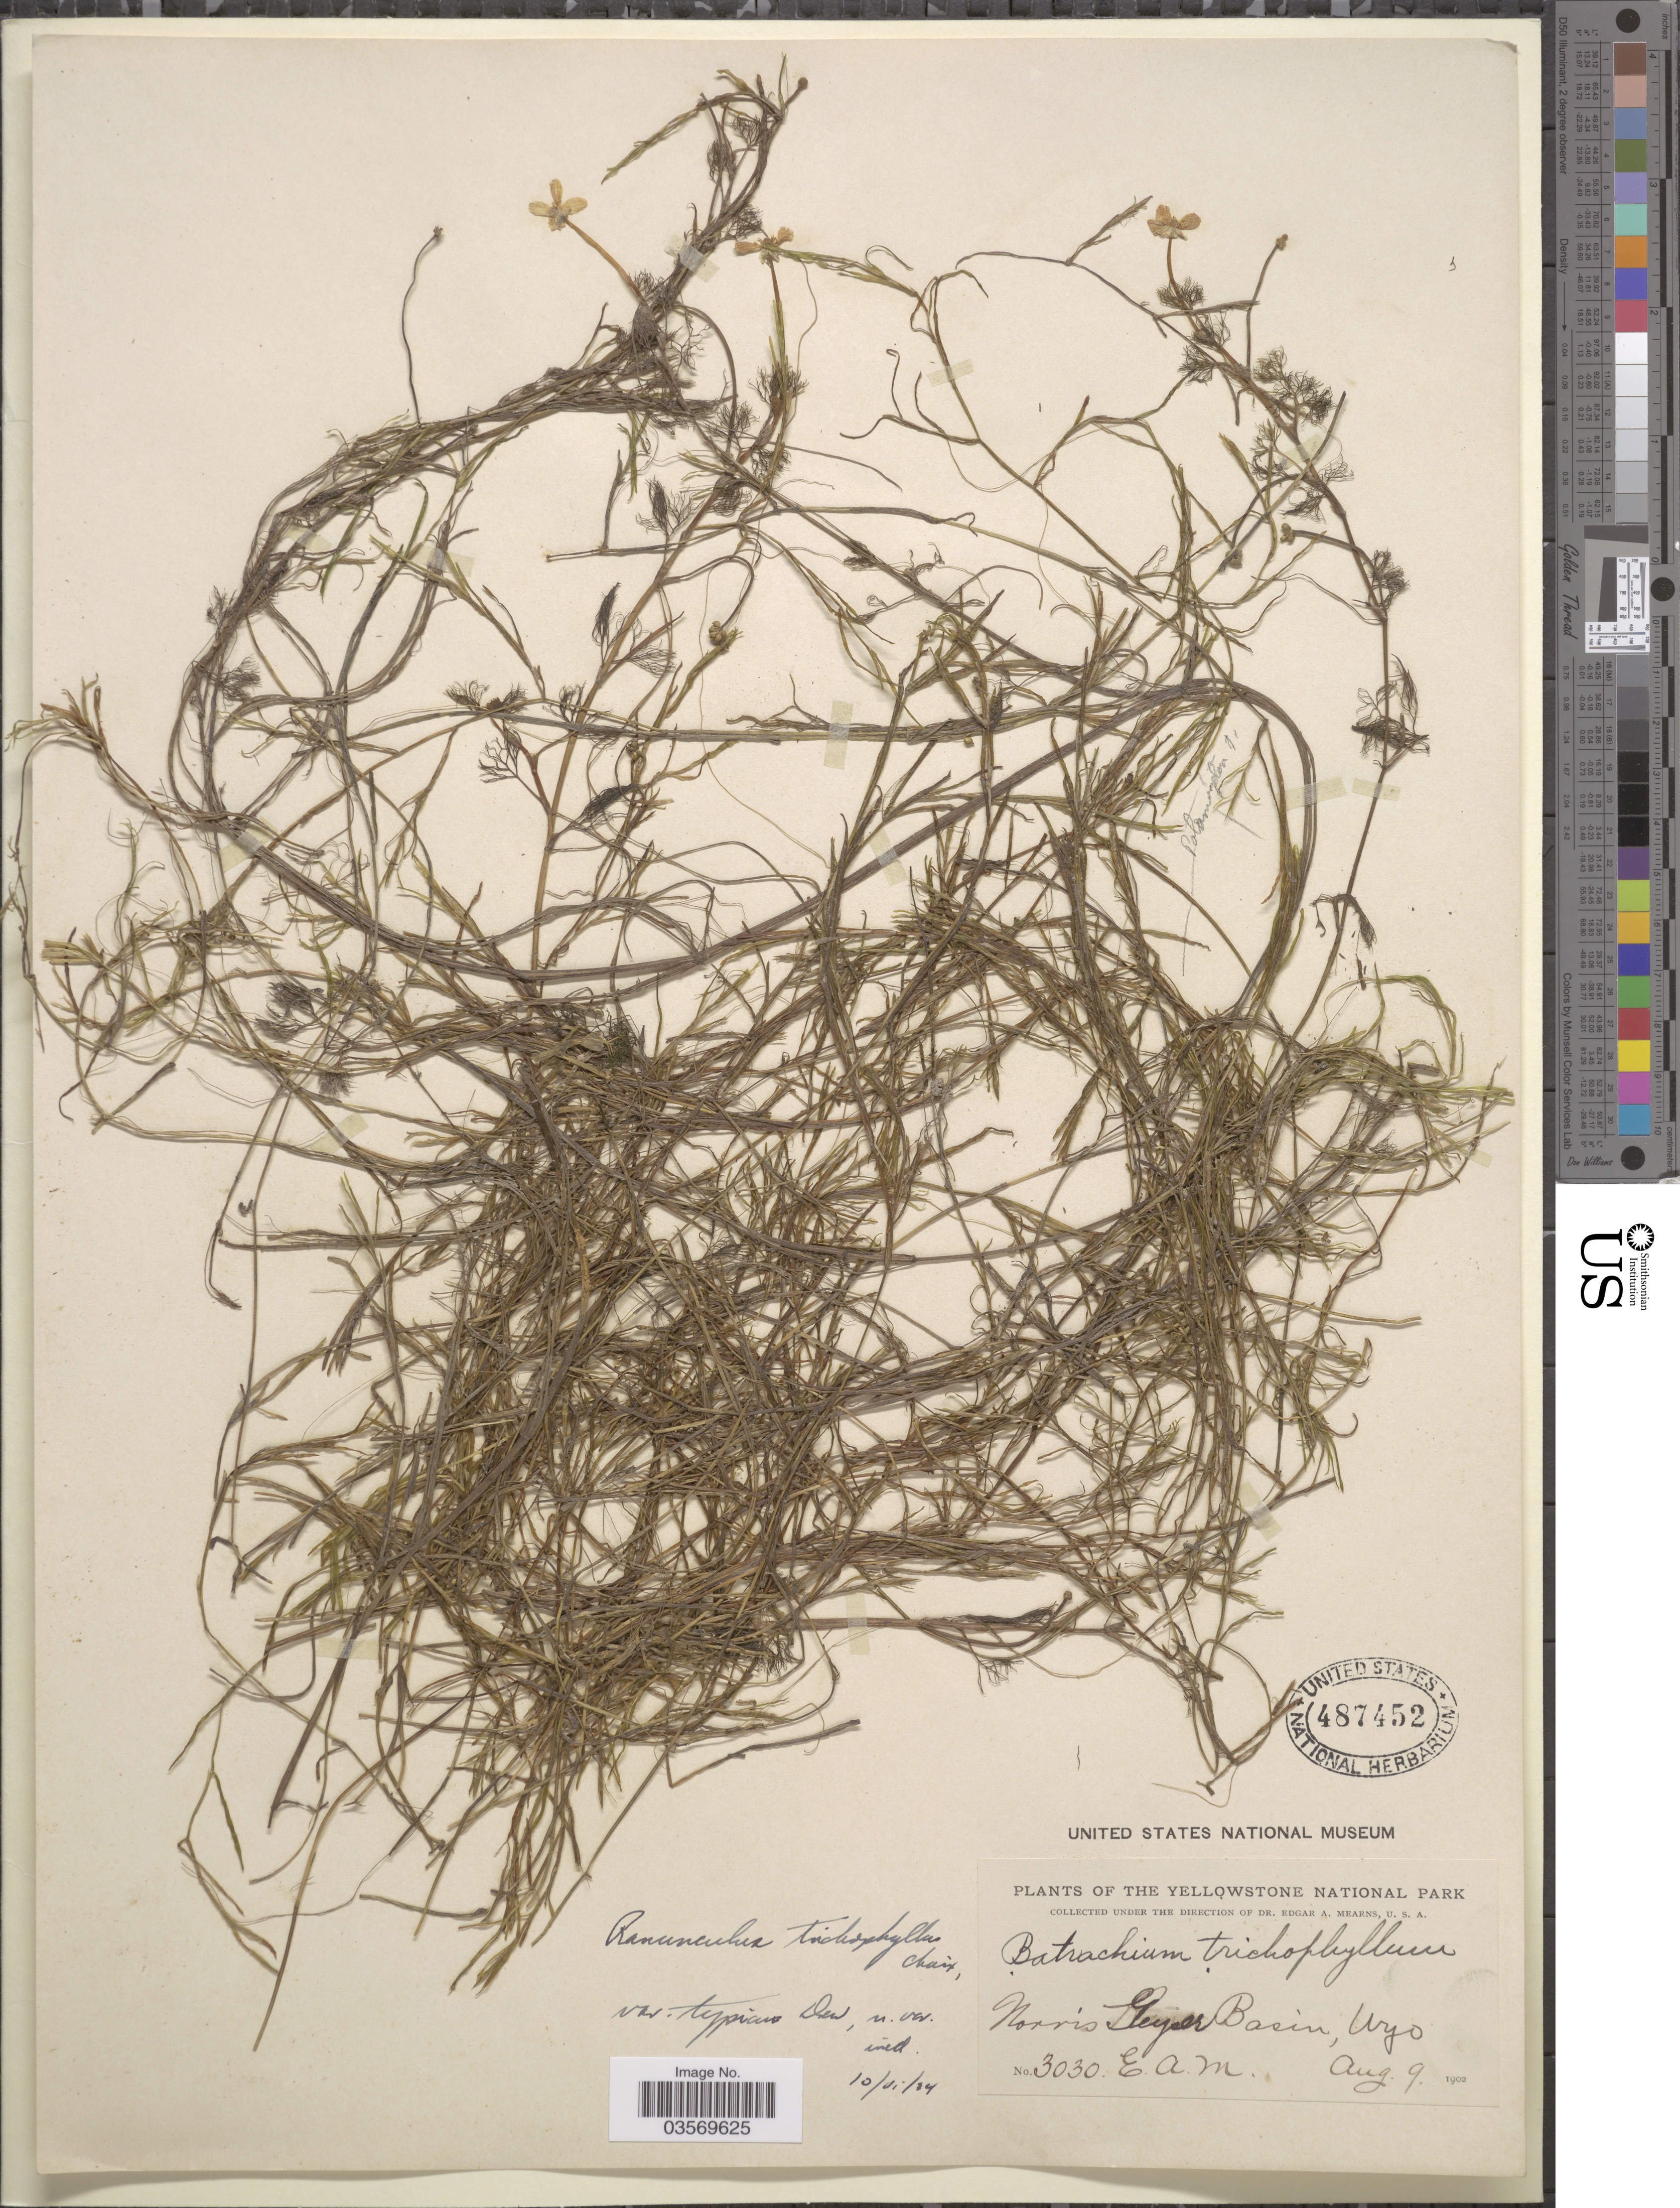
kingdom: Plantae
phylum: Tracheophyta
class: Magnoliopsida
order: Ranunculales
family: Ranunculaceae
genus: Ranunculus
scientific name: Ranunculus trichophyllus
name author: Chaix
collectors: E. A. Mearns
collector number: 3030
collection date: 1902-08-09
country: United States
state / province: Wyoming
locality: The Yellowstone National Park. Norris Geyser Basin.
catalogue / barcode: US 487452